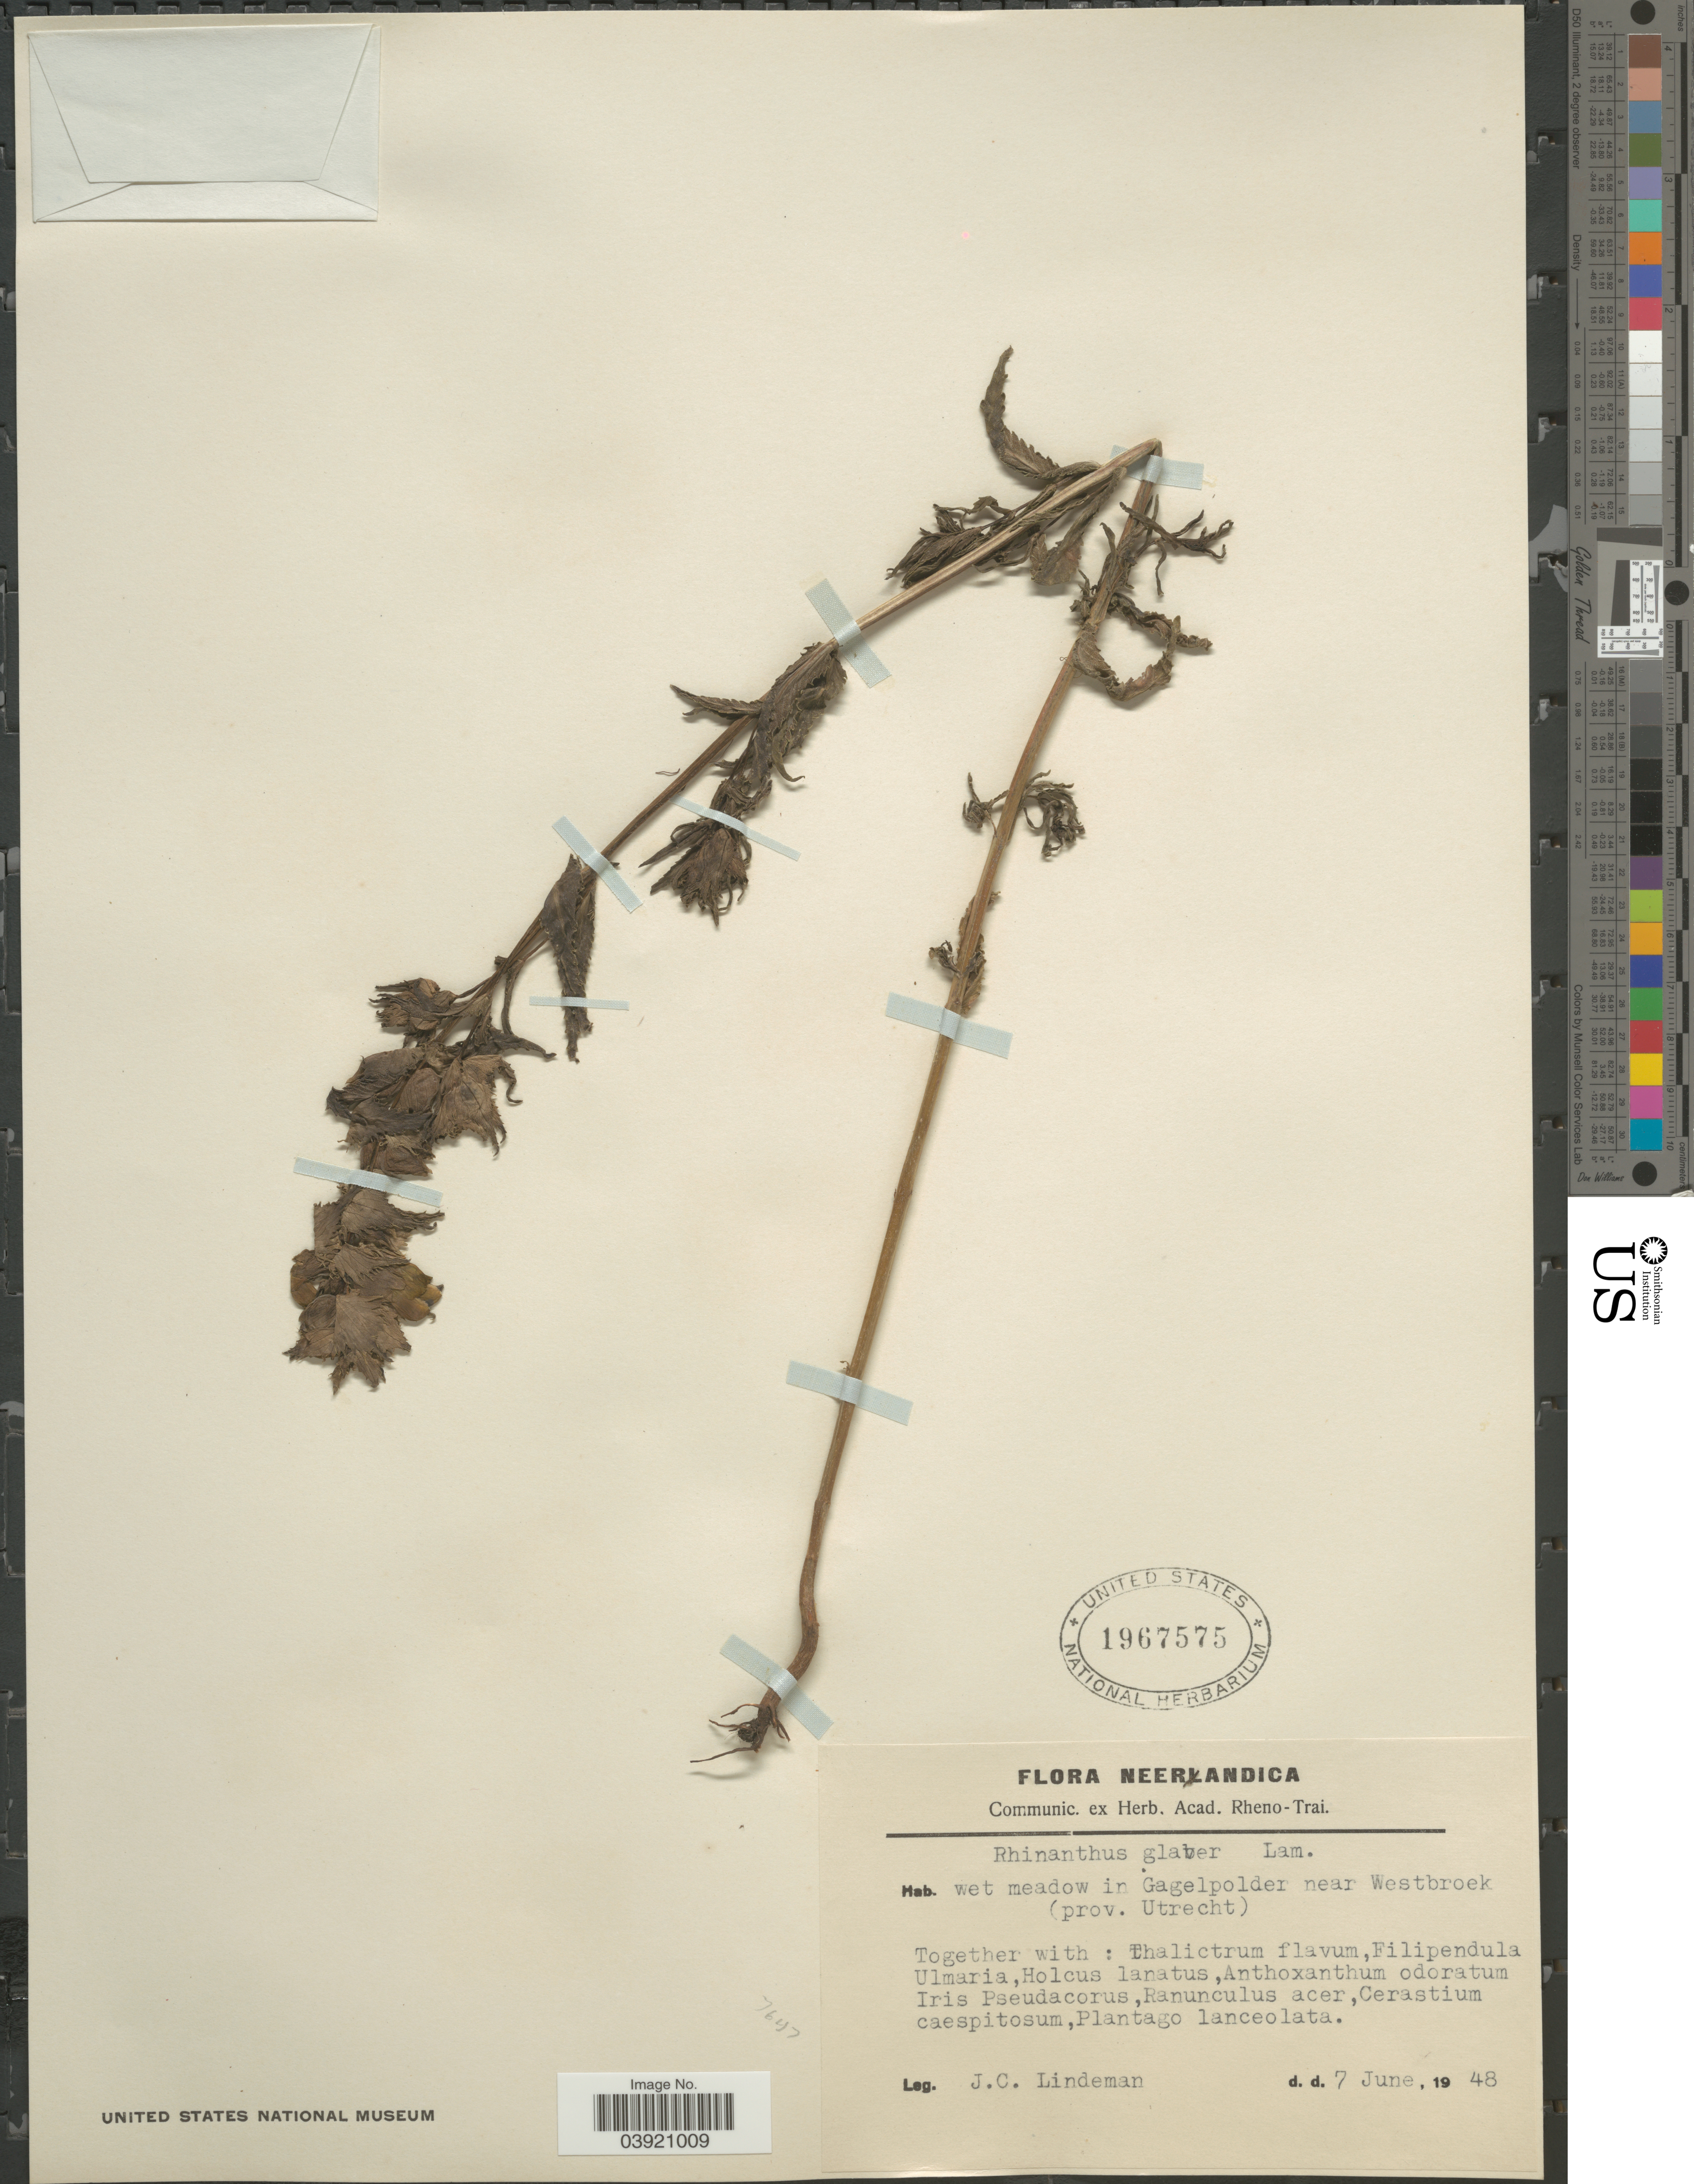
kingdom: Plantae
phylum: Tracheophyta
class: Magnoliopsida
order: Lamiales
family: Orobanchaceae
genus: Rhinanthus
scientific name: Rhinanthus glaber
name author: Lam.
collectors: J. C. Lindeman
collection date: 1948-06-07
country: Netherlands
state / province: Utrecht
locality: Neerlandica. Wet meadow in Gagelpolder near Westbroek.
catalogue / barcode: US 1967575